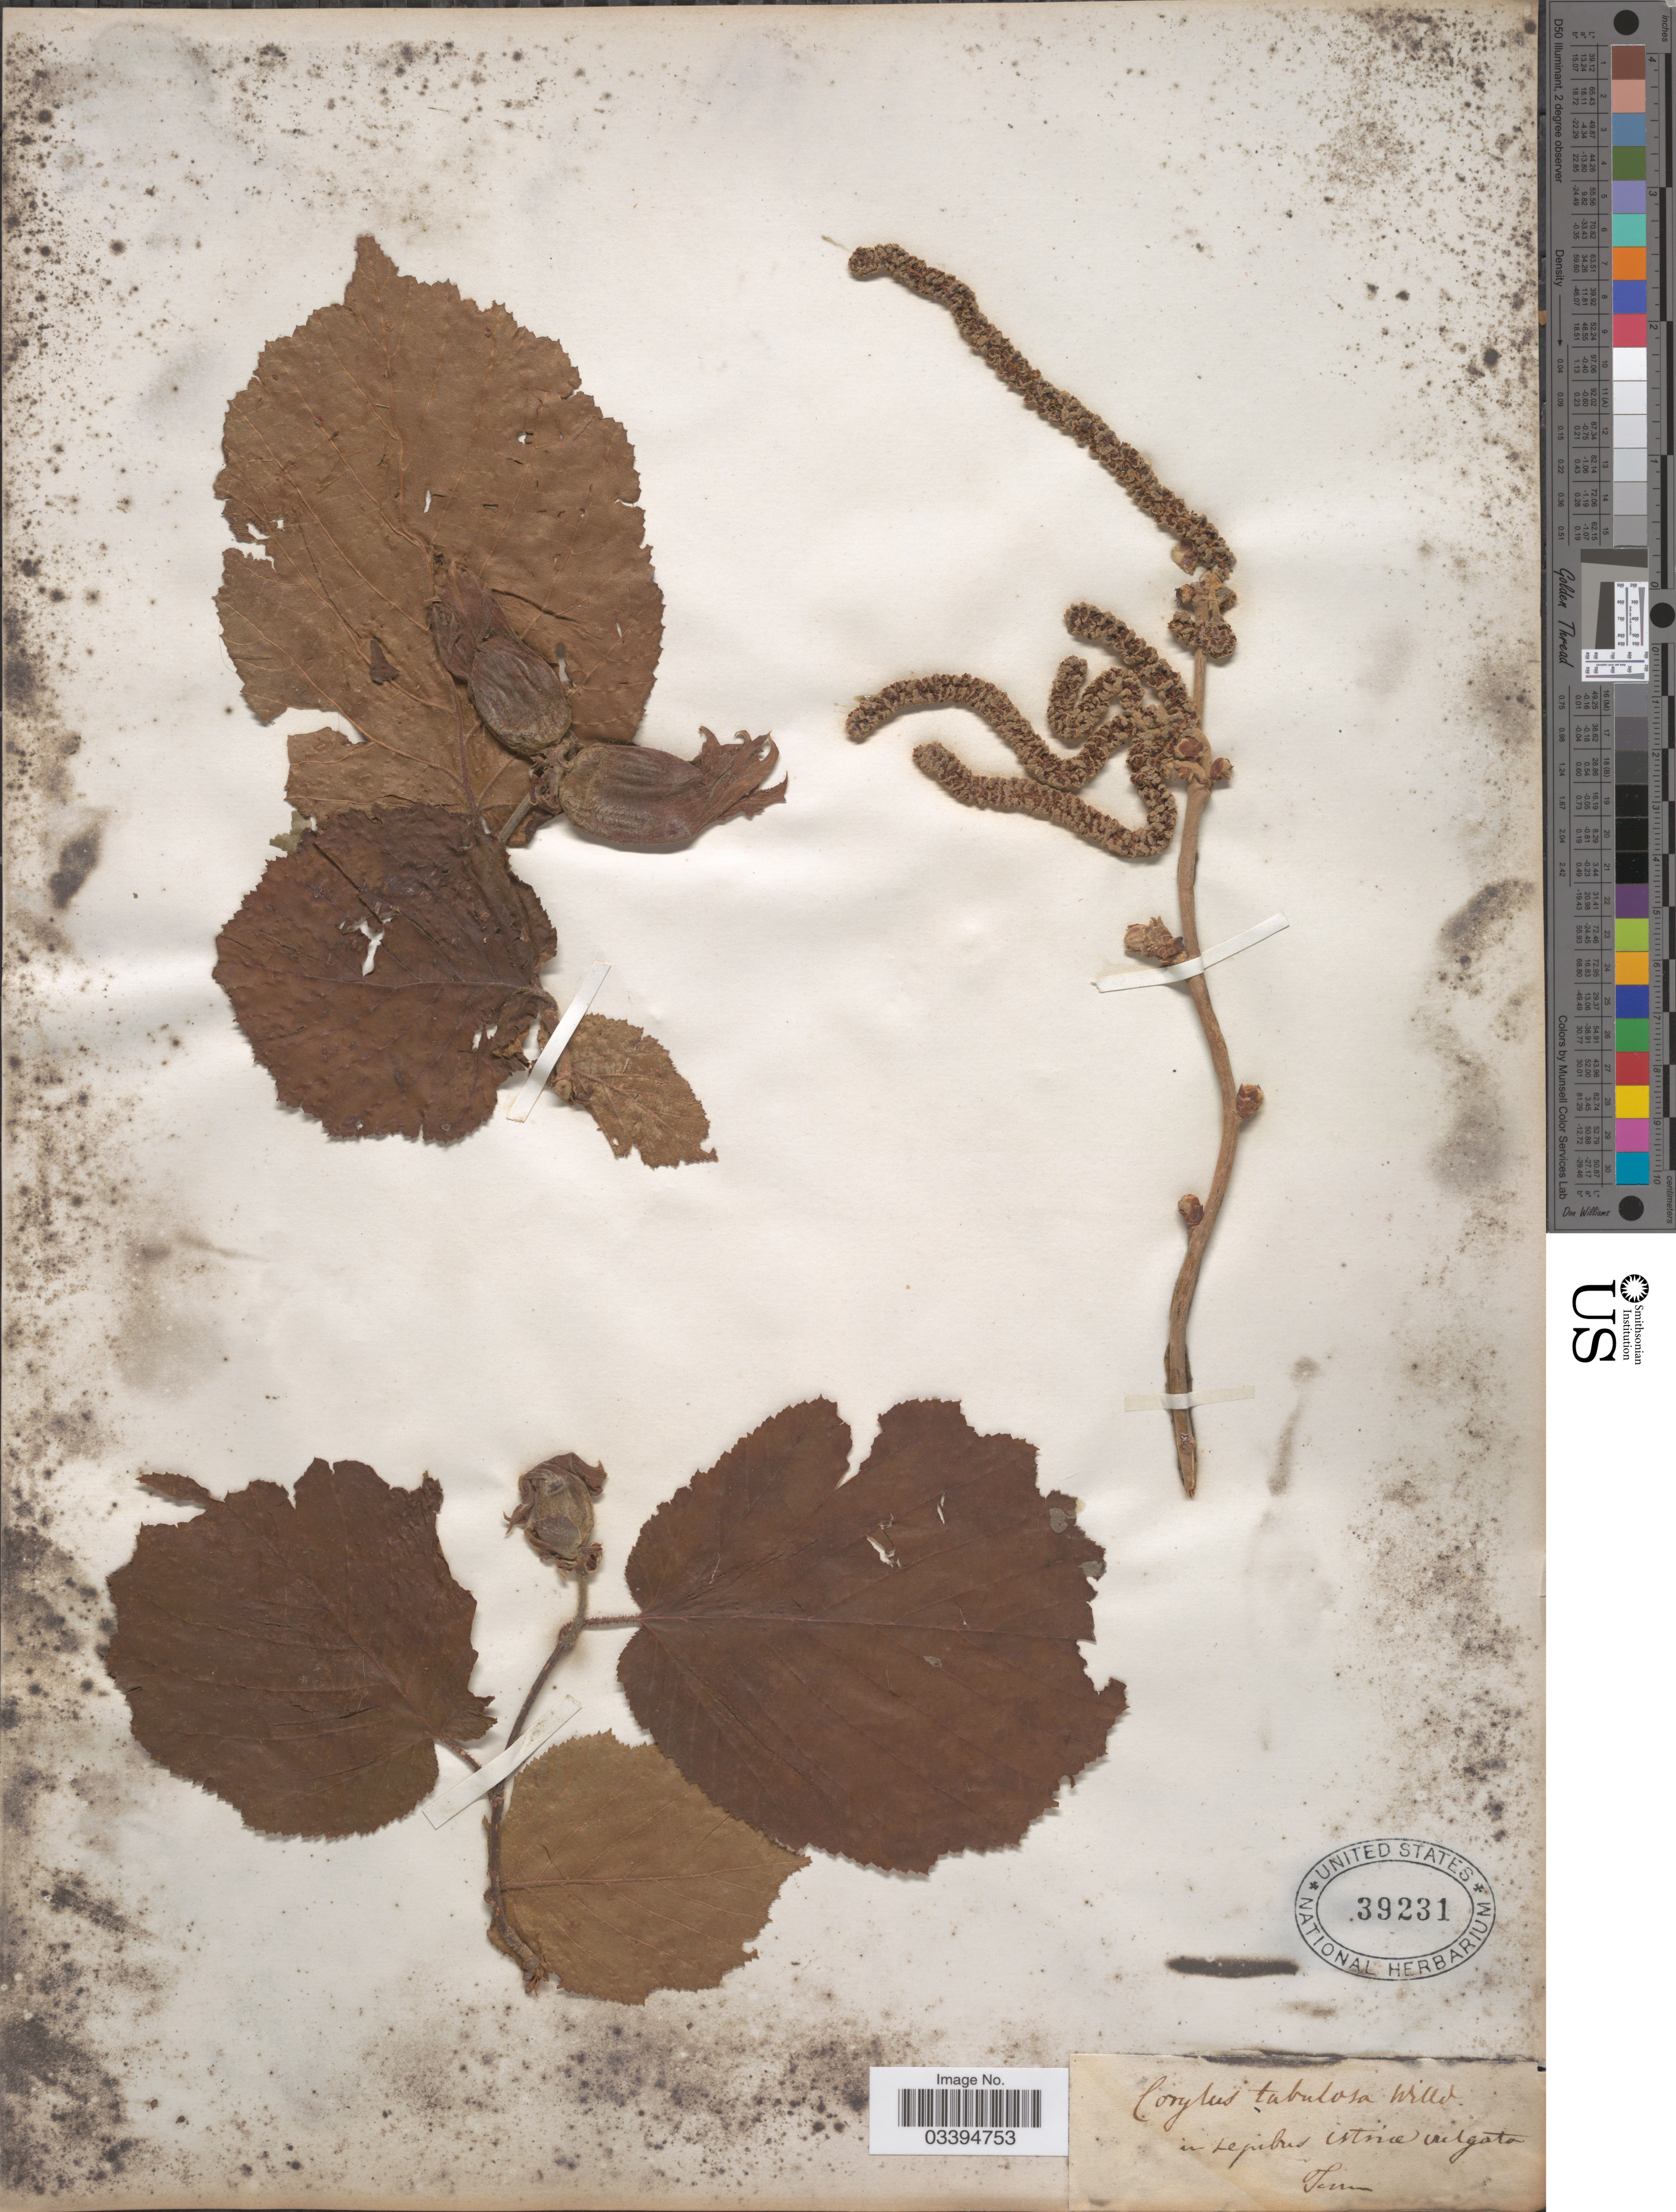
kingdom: Plantae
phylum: Tracheophyta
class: Magnoliopsida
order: Fagales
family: Betulaceae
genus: Corylus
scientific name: Corylus tubulosa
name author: Willd.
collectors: Terrin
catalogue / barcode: US 39231